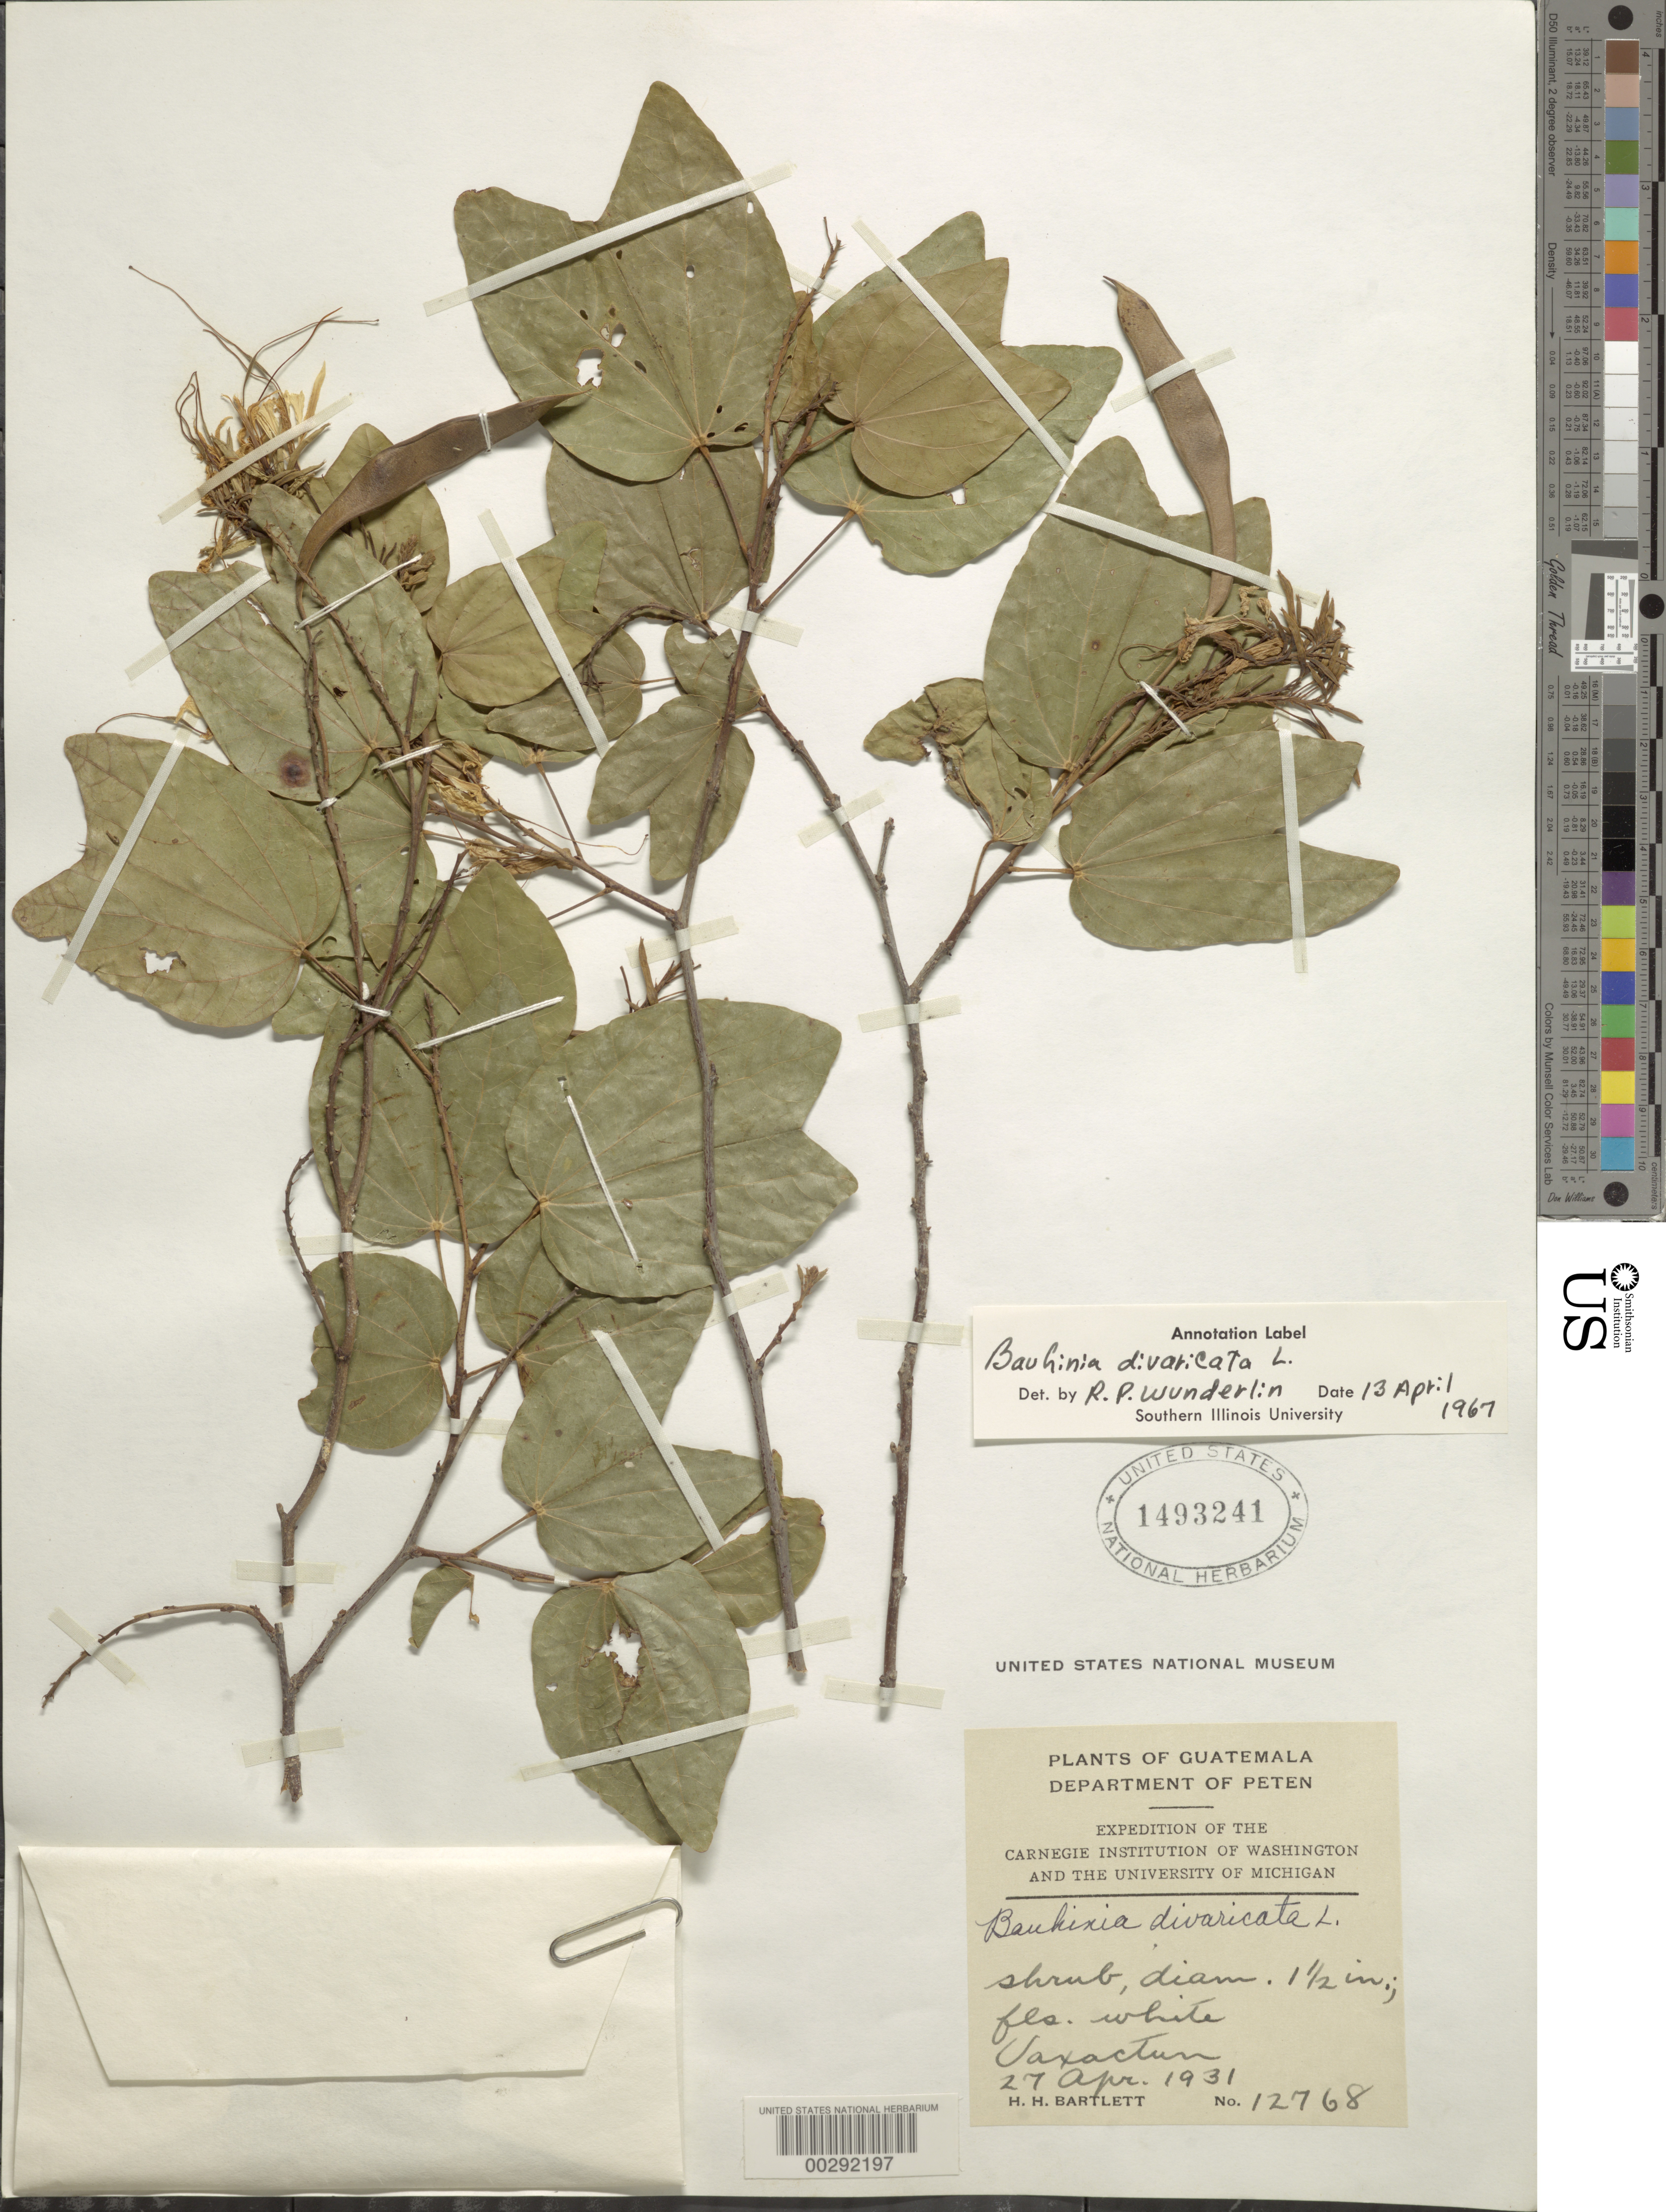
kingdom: Plantae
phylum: Tracheophyta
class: Magnoliopsida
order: Fabales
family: Fabaceae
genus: Bauhinia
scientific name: Bauhinia divaricata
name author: L.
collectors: H. H. Bartlett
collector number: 12768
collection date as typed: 27 Apr 1931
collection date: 1931-04-27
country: Guatemala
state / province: El Petén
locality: Uaxactún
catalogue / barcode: US 1493241